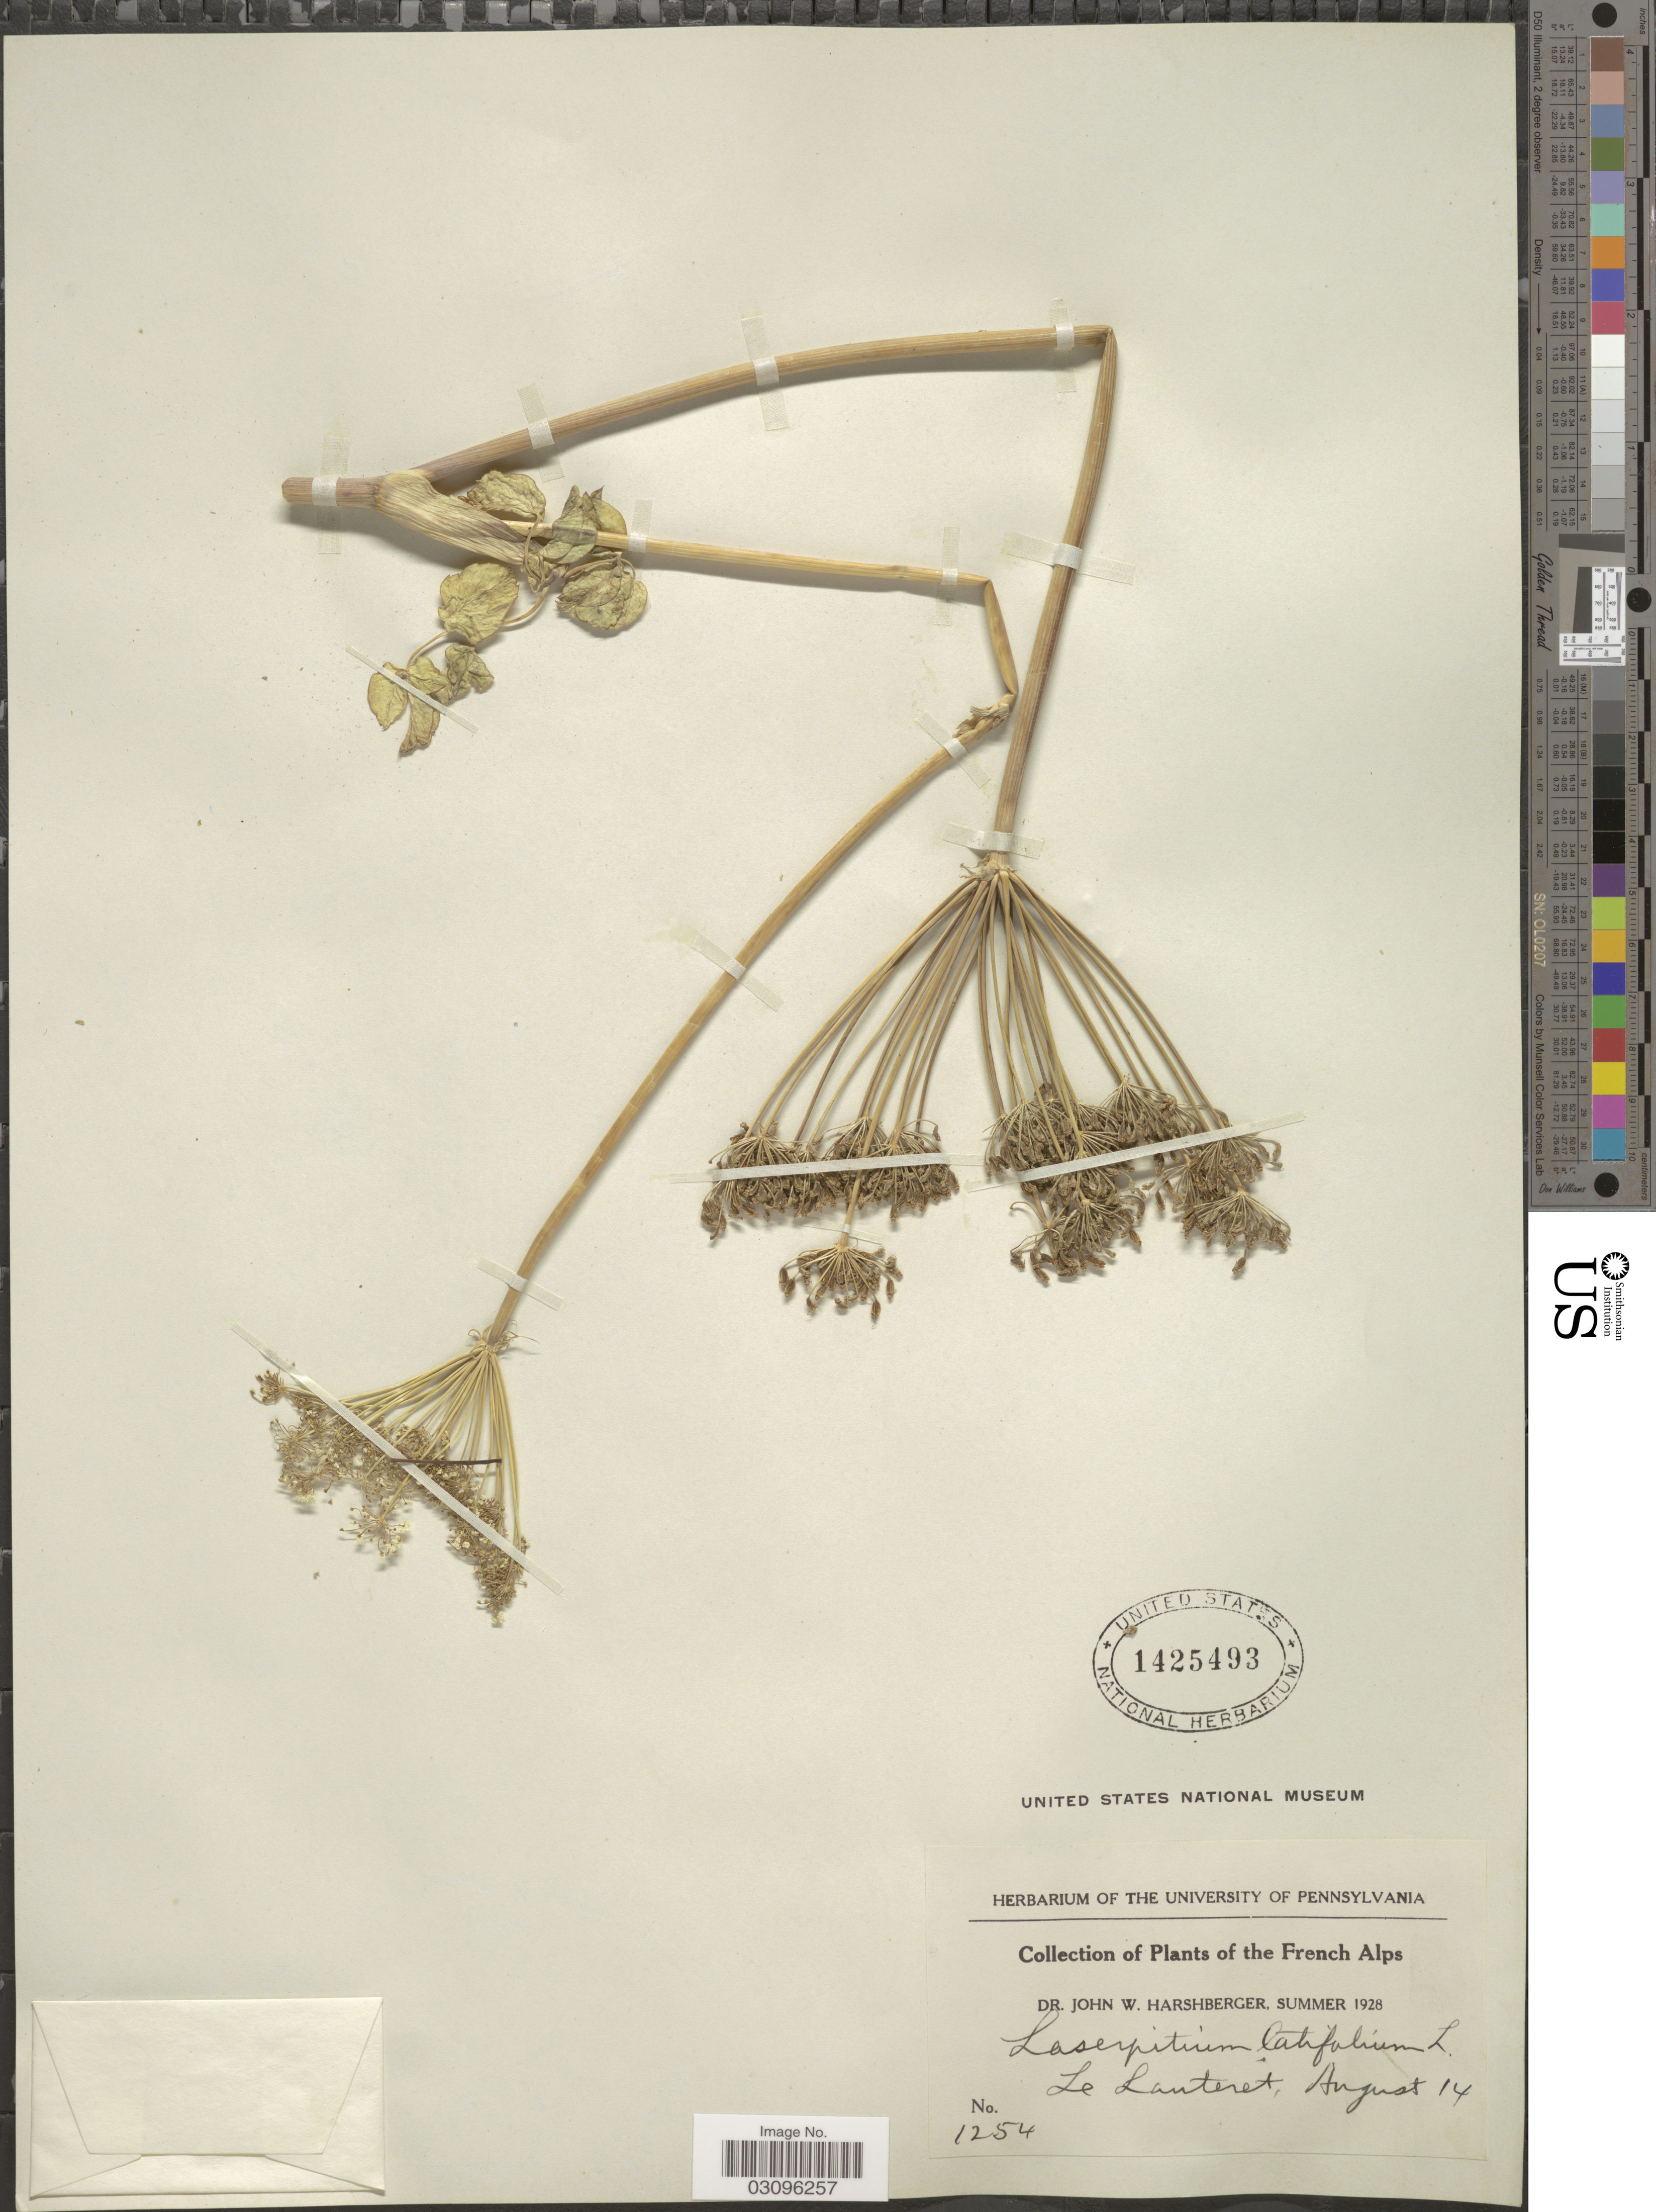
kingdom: Plantae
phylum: Tracheophyta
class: Magnoliopsida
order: Apiales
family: Apiaceae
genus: Laserpitium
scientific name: Laserpitium latifolium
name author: L.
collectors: J. W. Harshberger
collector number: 1254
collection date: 1928-08-14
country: France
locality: French Alps. Le Lauteret.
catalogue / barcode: US 1425493